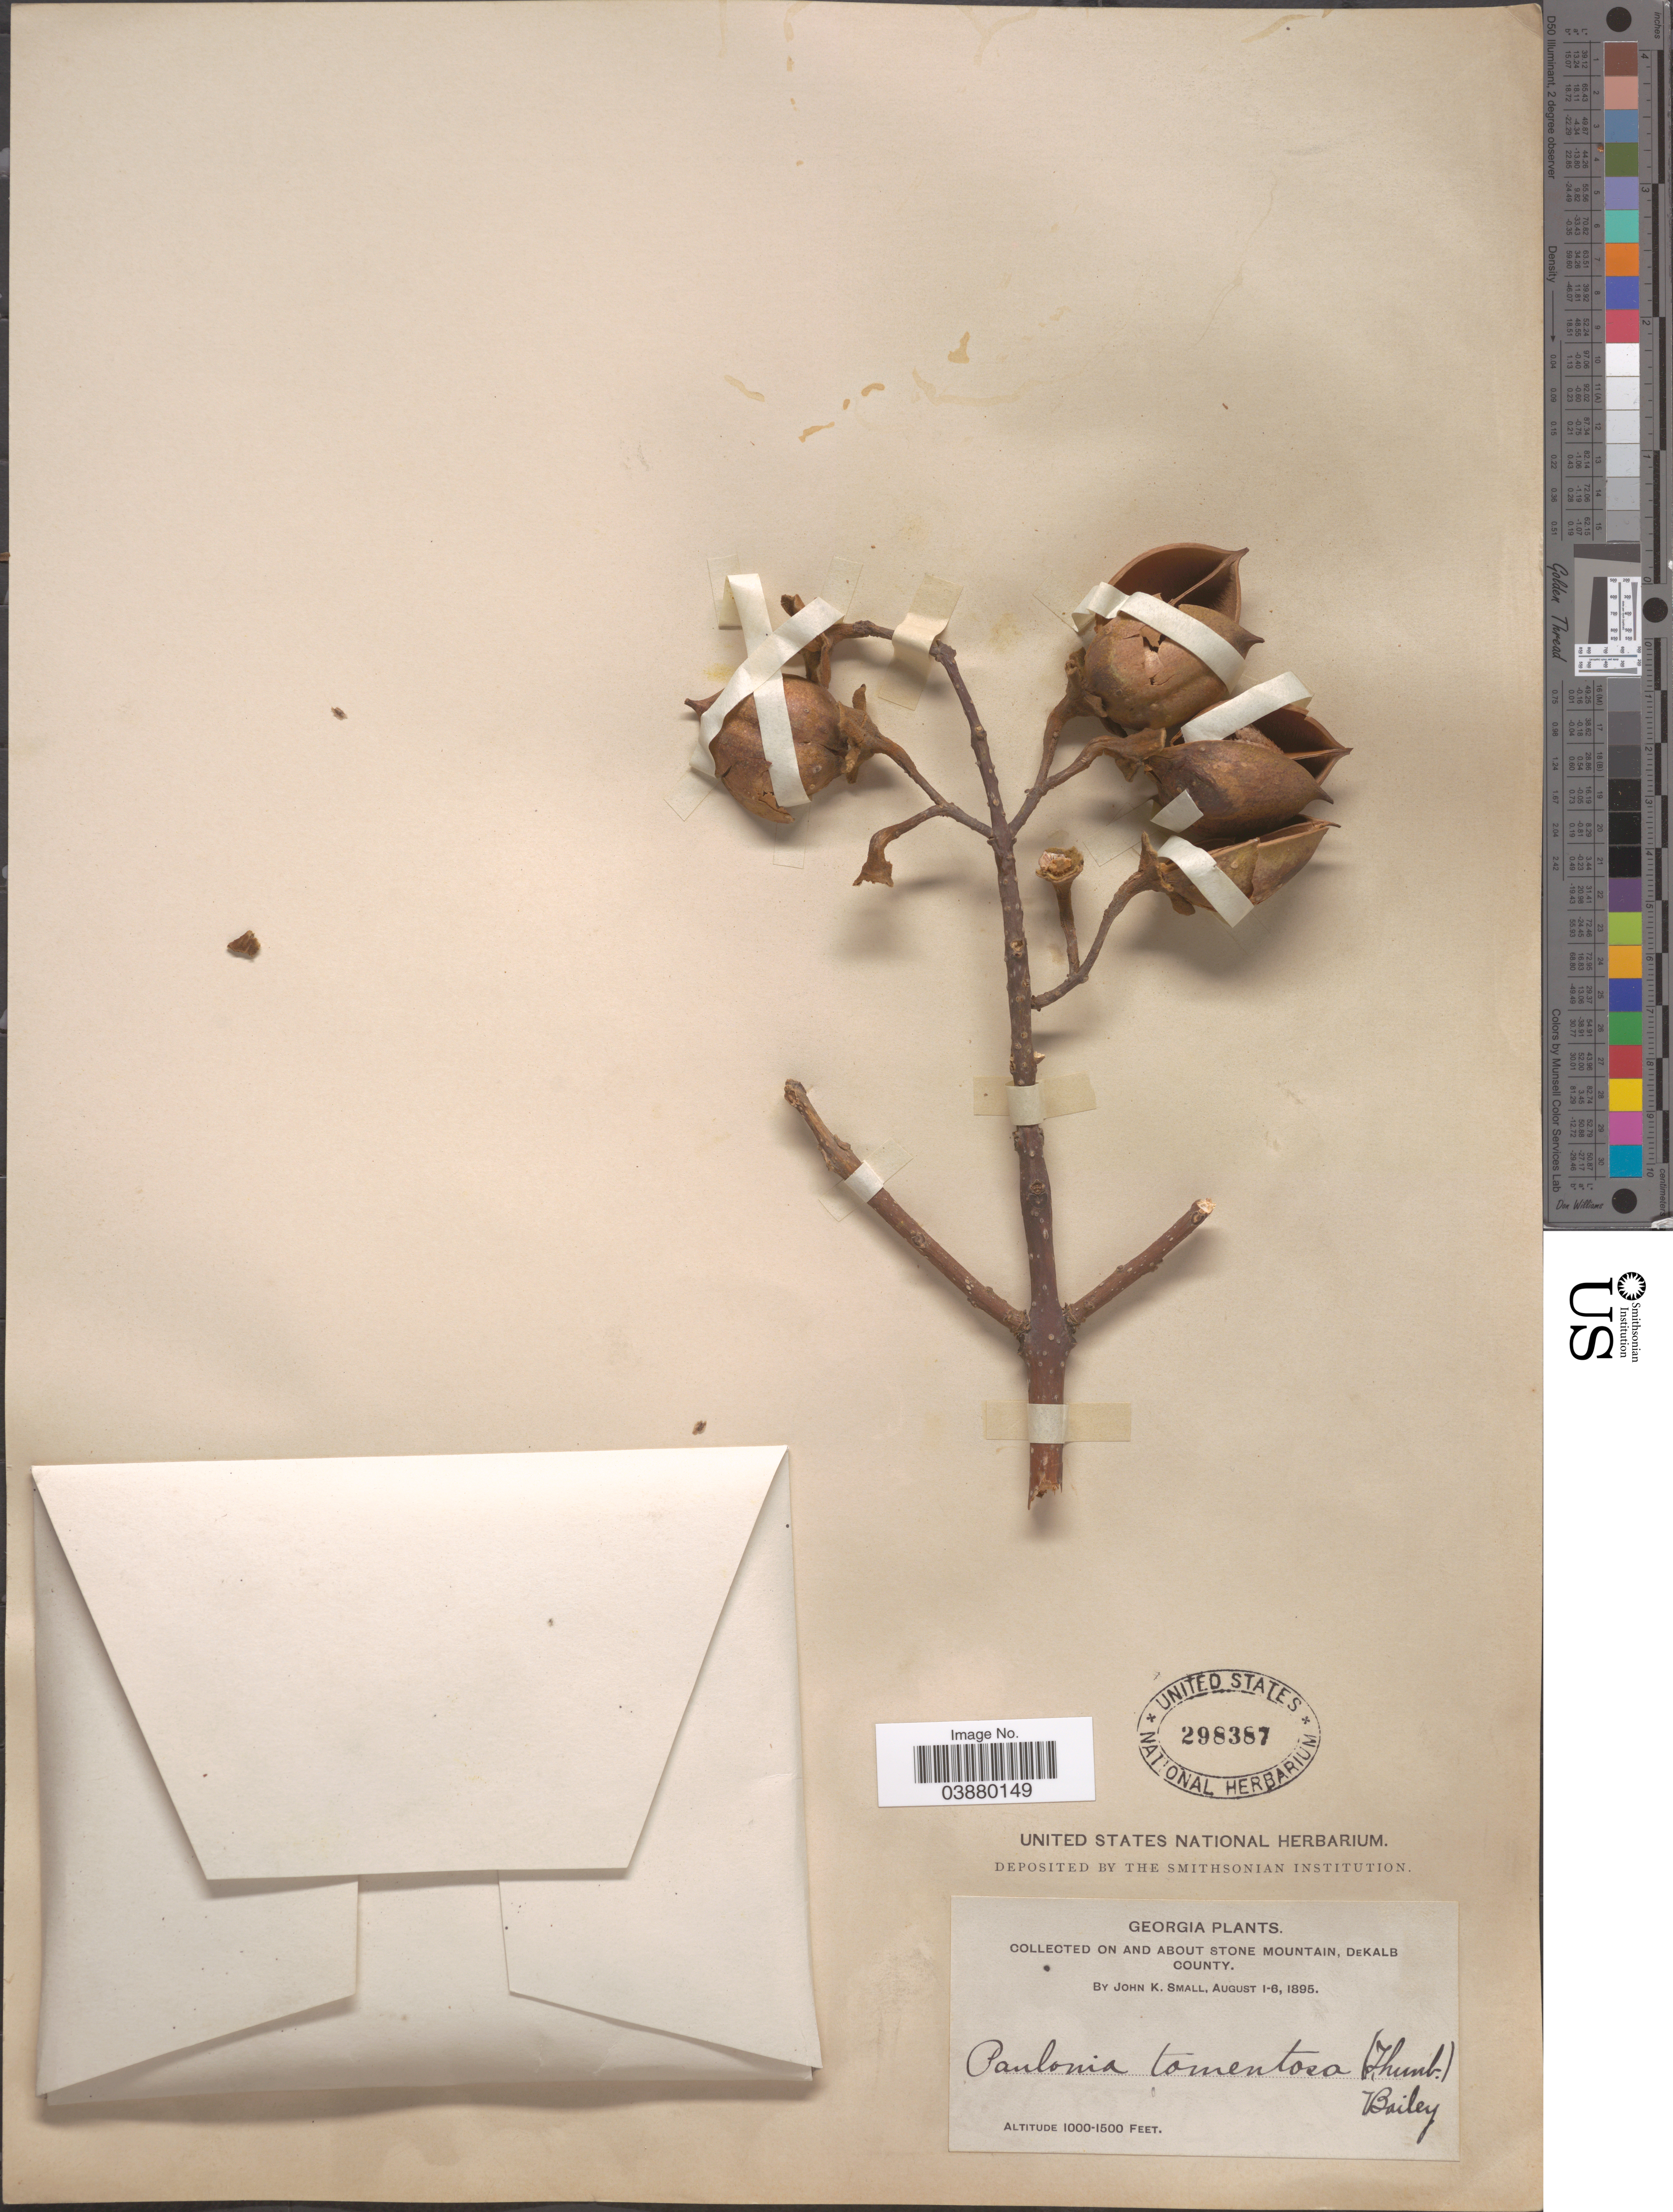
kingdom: Plantae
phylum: Tracheophyta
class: Magnoliopsida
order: Lamiales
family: Paulowniaceae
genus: Paulownia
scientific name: Paulownia tomentosa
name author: (Thunb.) Siebold & Zucc. ex Steud.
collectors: J. K. Small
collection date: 1895-08-01/1895-08-06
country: United States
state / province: Georgia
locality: On and about Stone Mountain, DeKalb County.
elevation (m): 305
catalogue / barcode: US 298387